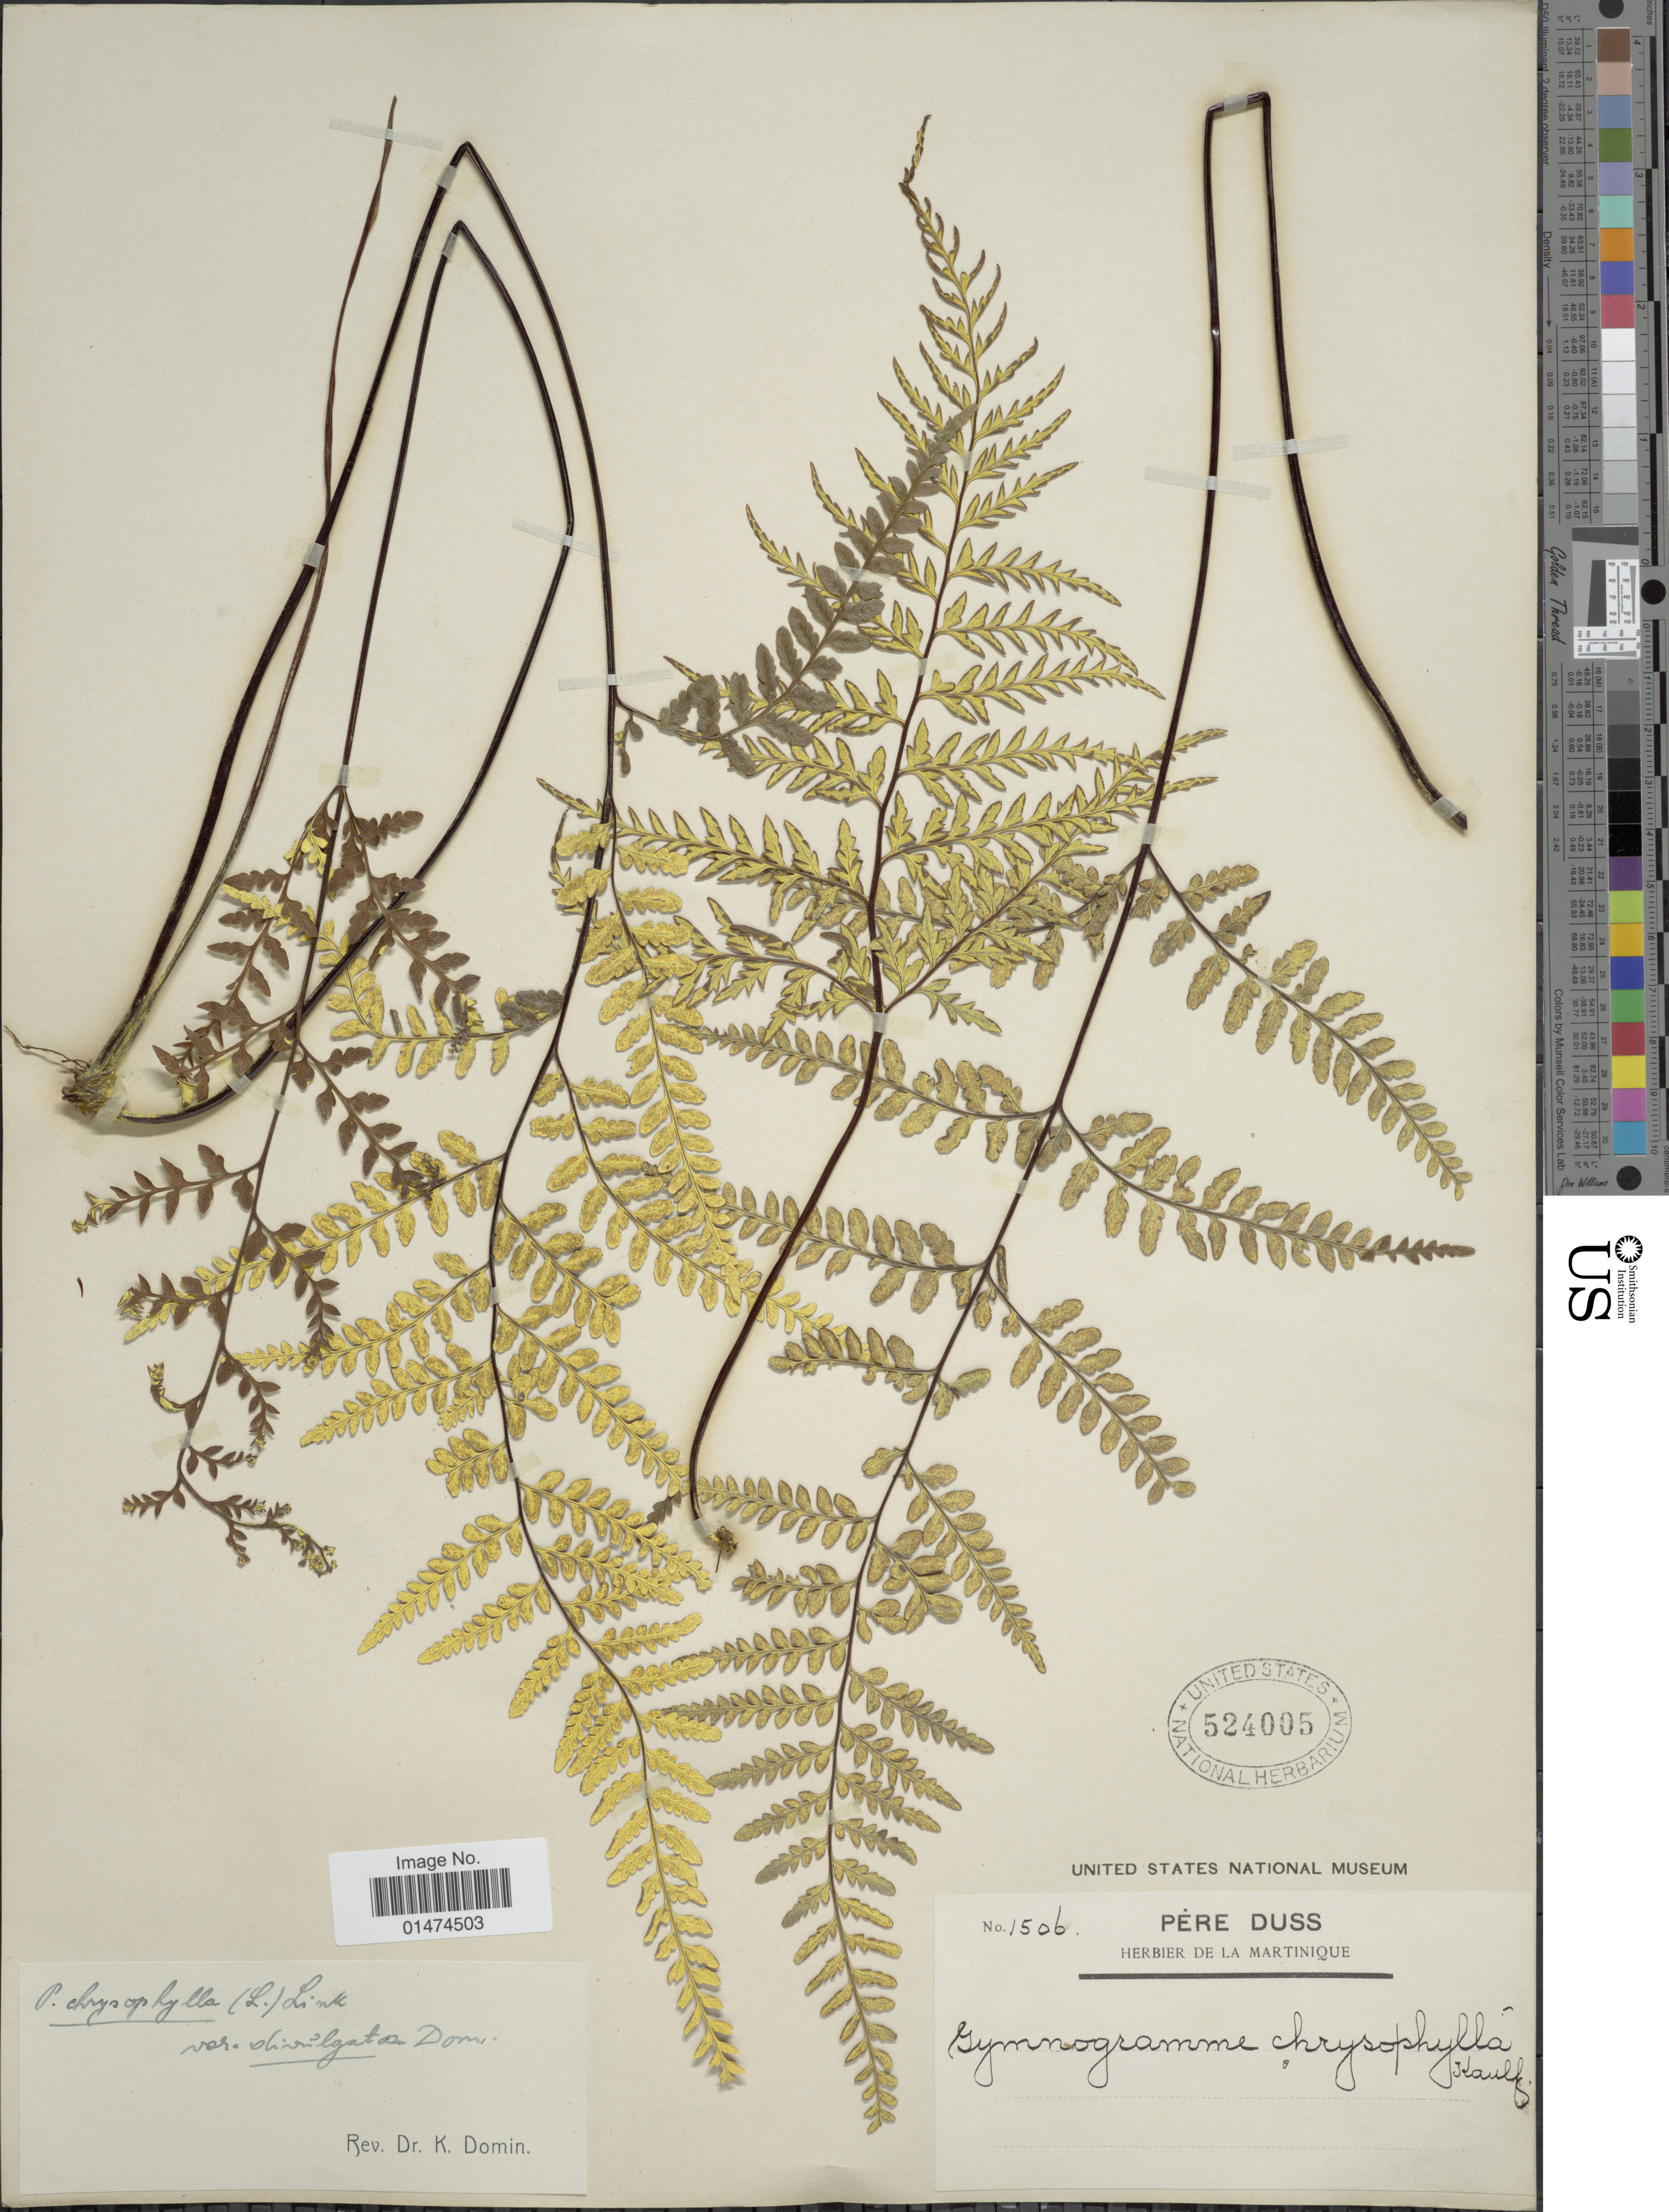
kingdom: Plantae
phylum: Tracheophyta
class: Polypodiopsida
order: Polypodiales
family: Pteridaceae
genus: Pityrogramma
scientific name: Pityrogramma chrysophylla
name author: (Sw.) Link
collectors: Père Duss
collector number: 1506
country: Martinique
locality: De La Martinique.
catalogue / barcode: US 524005